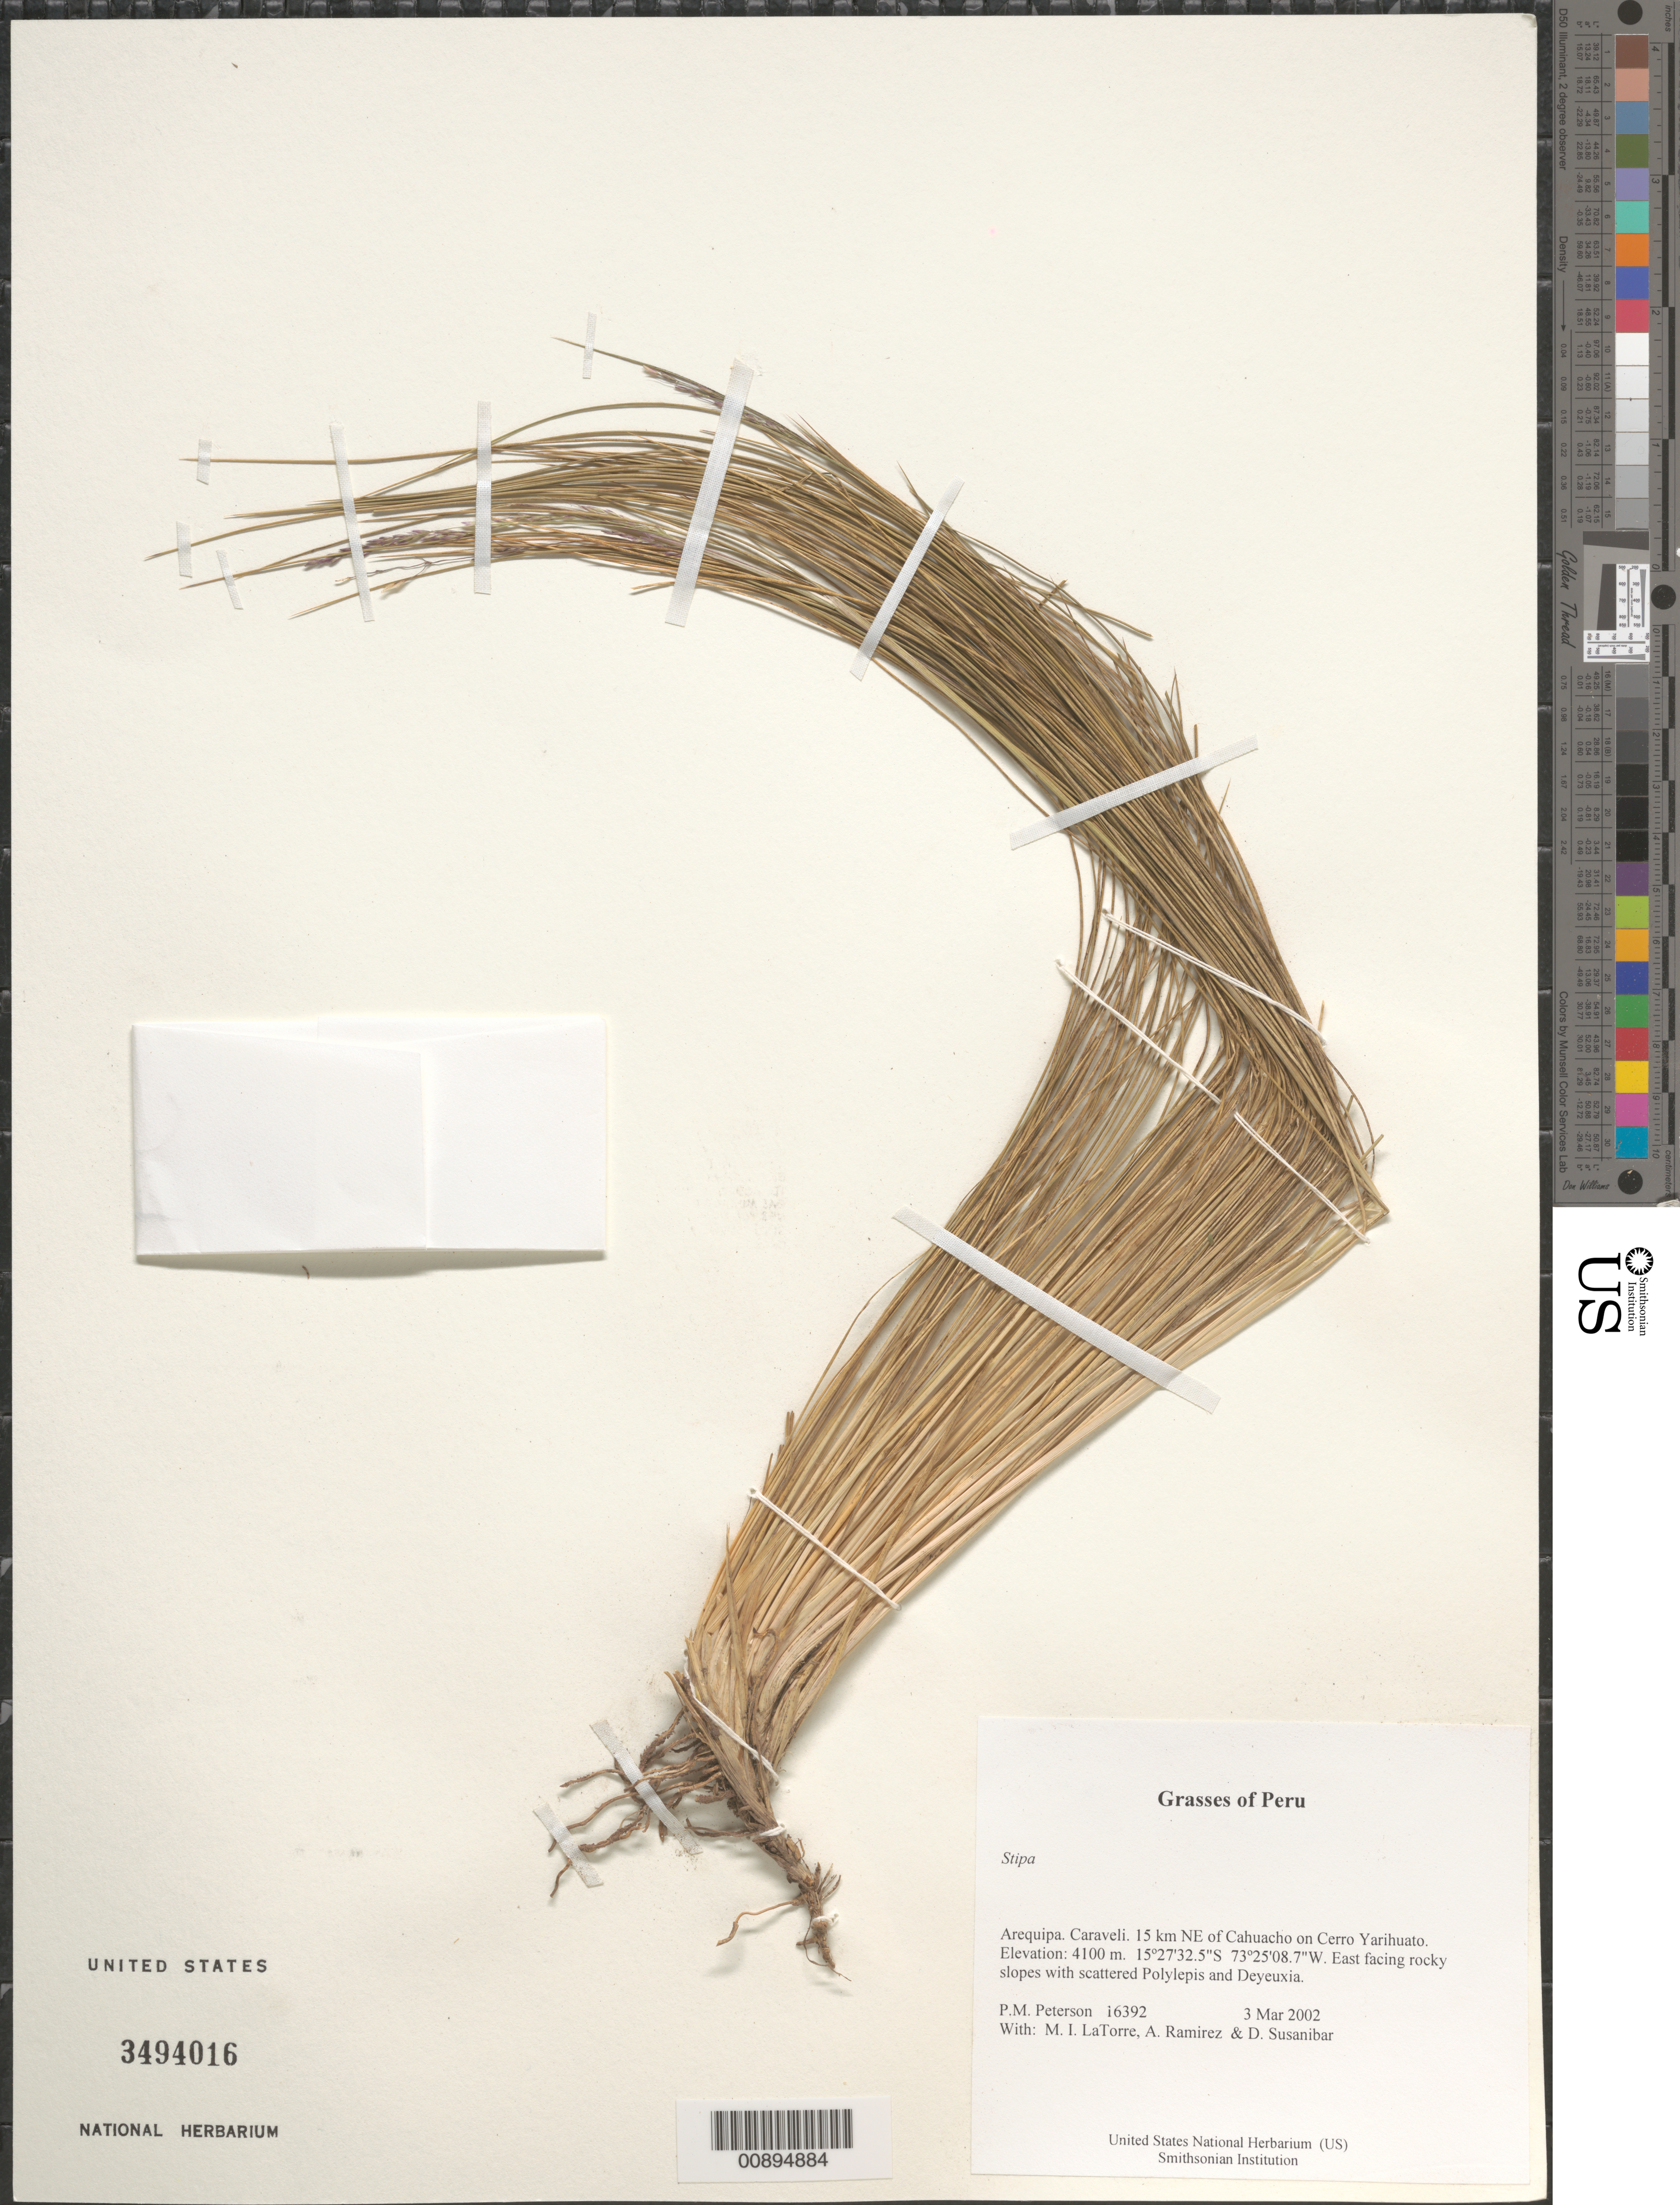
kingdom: Plantae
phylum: Tracheophyta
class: Liliopsida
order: Poales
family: Poaceae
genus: Stipa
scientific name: Stipa sp.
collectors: P. M. Peterson, M. I. La Torre, A. Ramírez & D. Susanibar Cruz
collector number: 16392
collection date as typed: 03 Mar 2002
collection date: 2002-03-03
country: Peru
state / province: Arequipa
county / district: Caravelí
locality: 15 km NE of Cahuacho on Cerro Yarihuato.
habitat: East facing rocky slopes with scattered ~Polylepis and Deyeuxia~.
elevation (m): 4100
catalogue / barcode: US 3494016